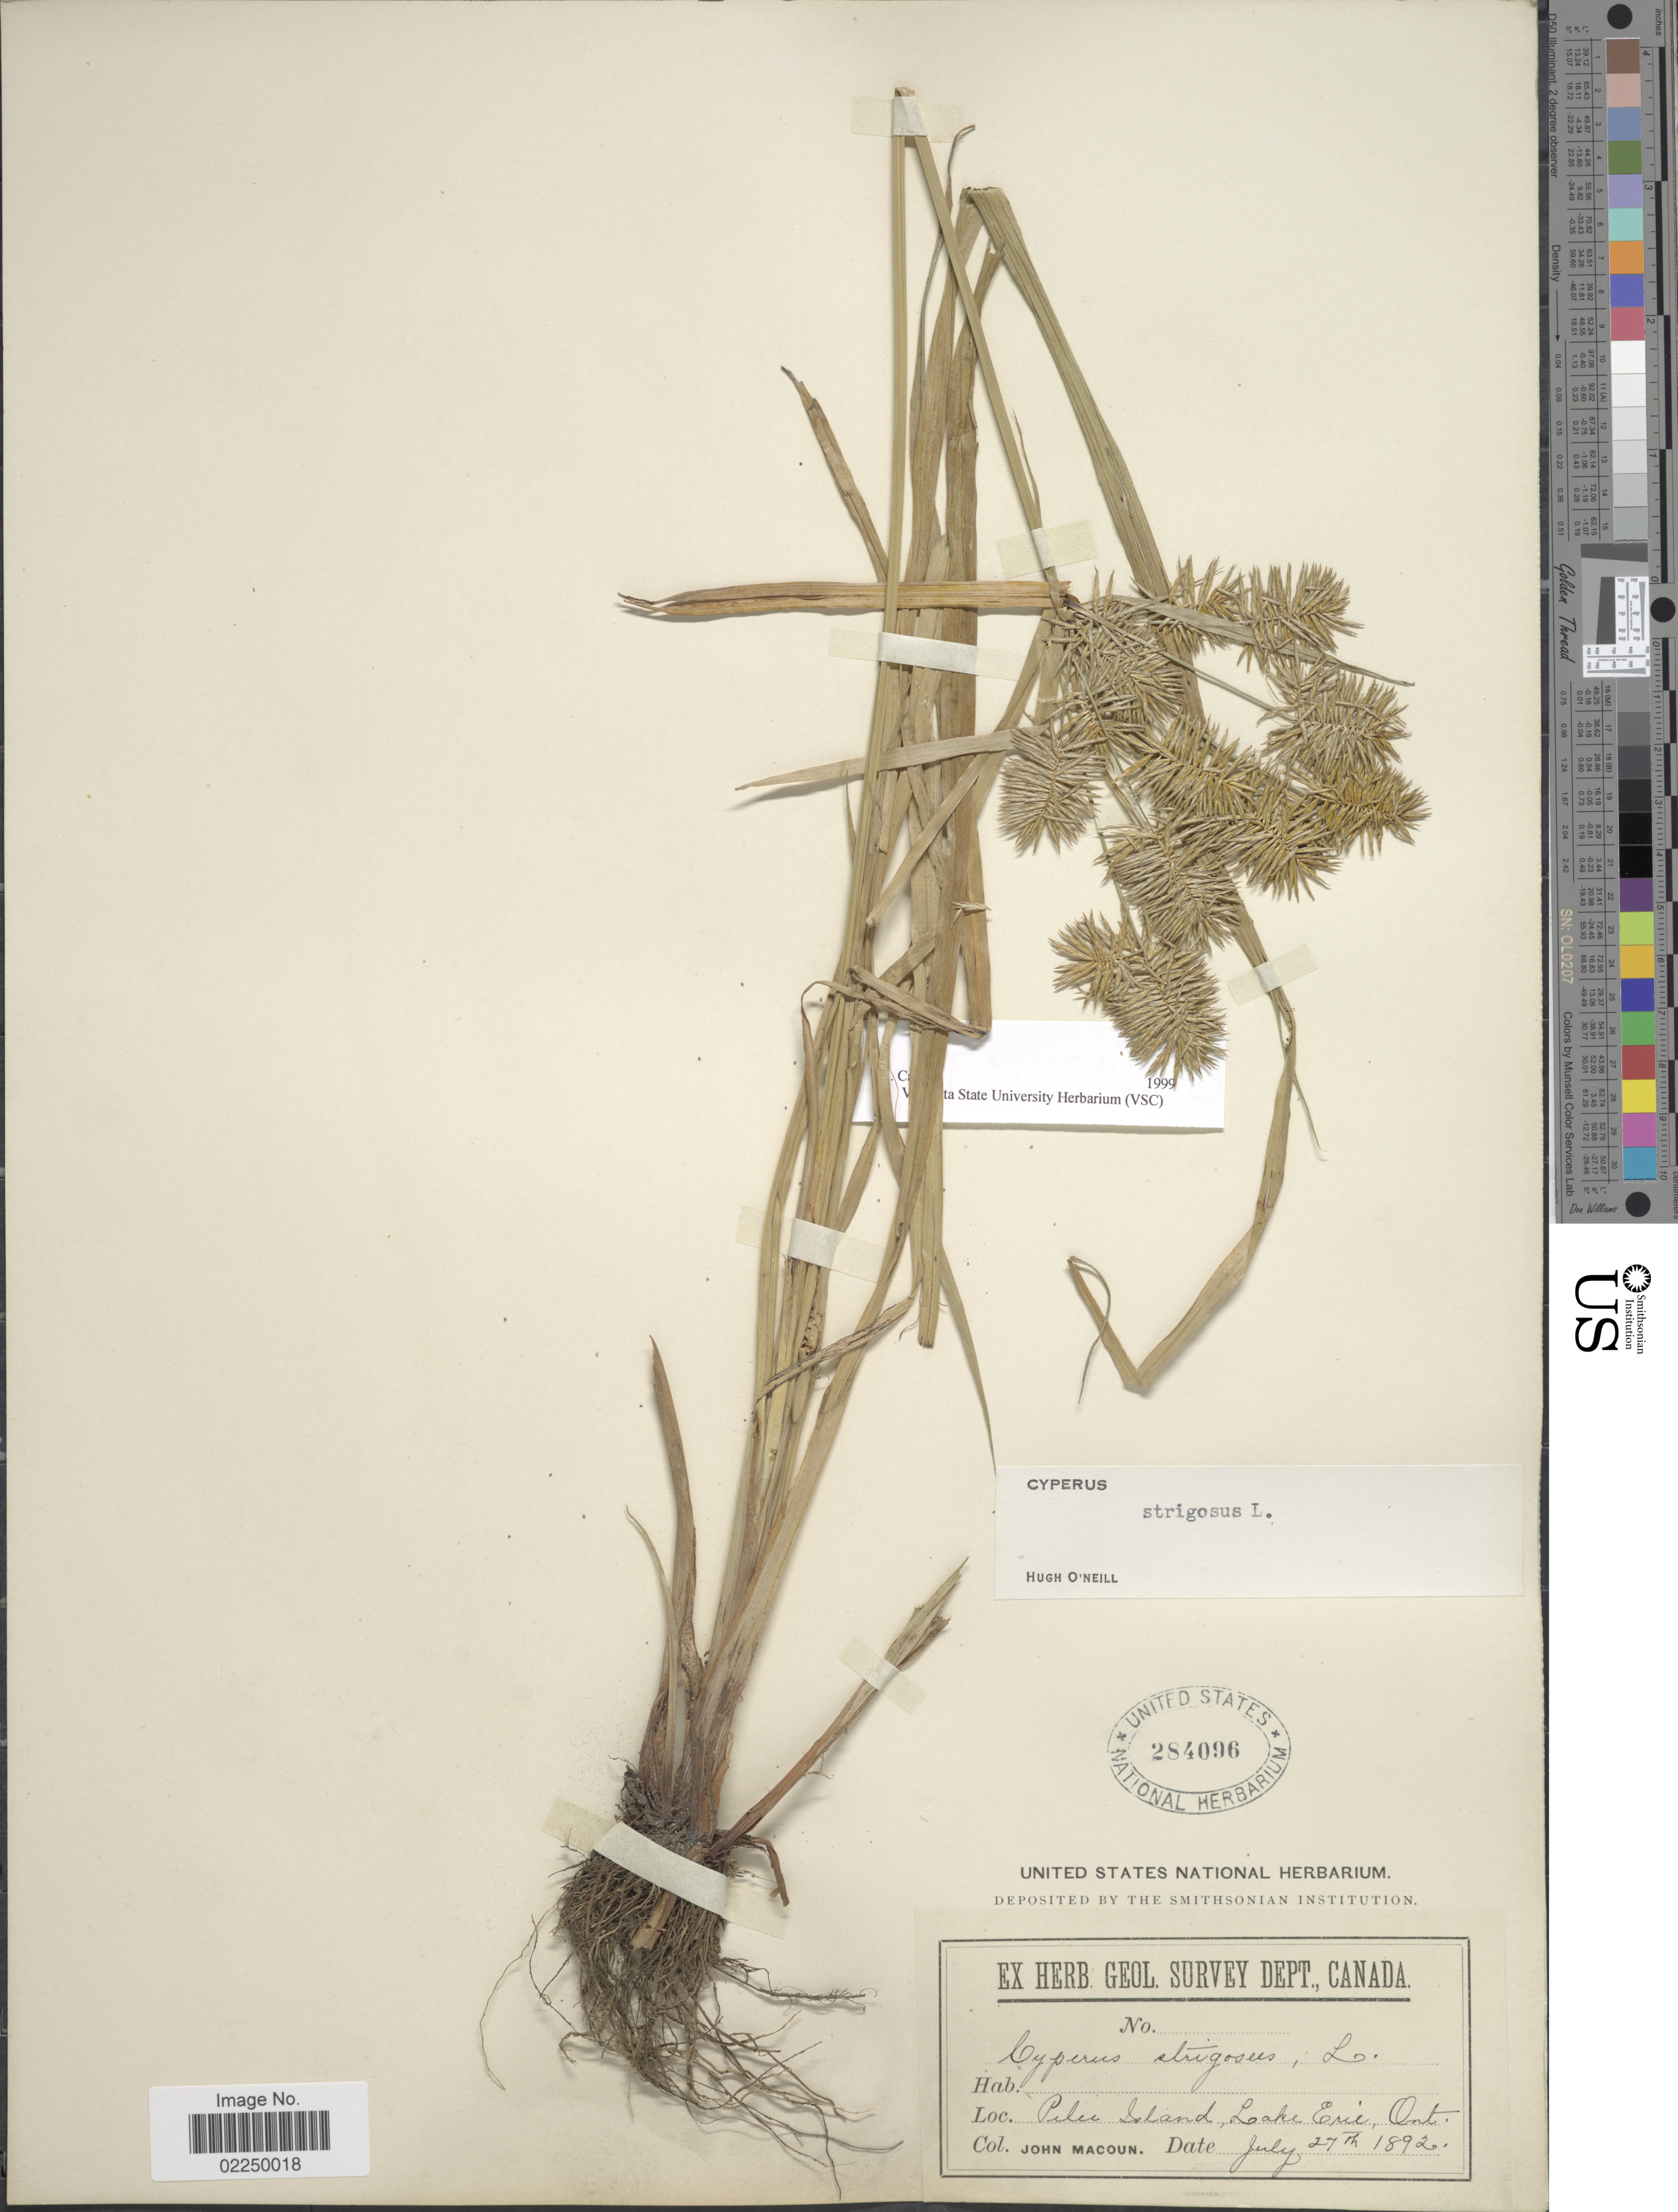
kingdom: Plantae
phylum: Tracheophyta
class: Liliopsida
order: Poales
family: Cyperaceae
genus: Cyperus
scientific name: Cyperus strigosus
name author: L.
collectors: J. Macoun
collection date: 1892-07-27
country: Canada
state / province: Ontario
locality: Pelei Island, Lake Erie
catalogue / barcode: US 284096